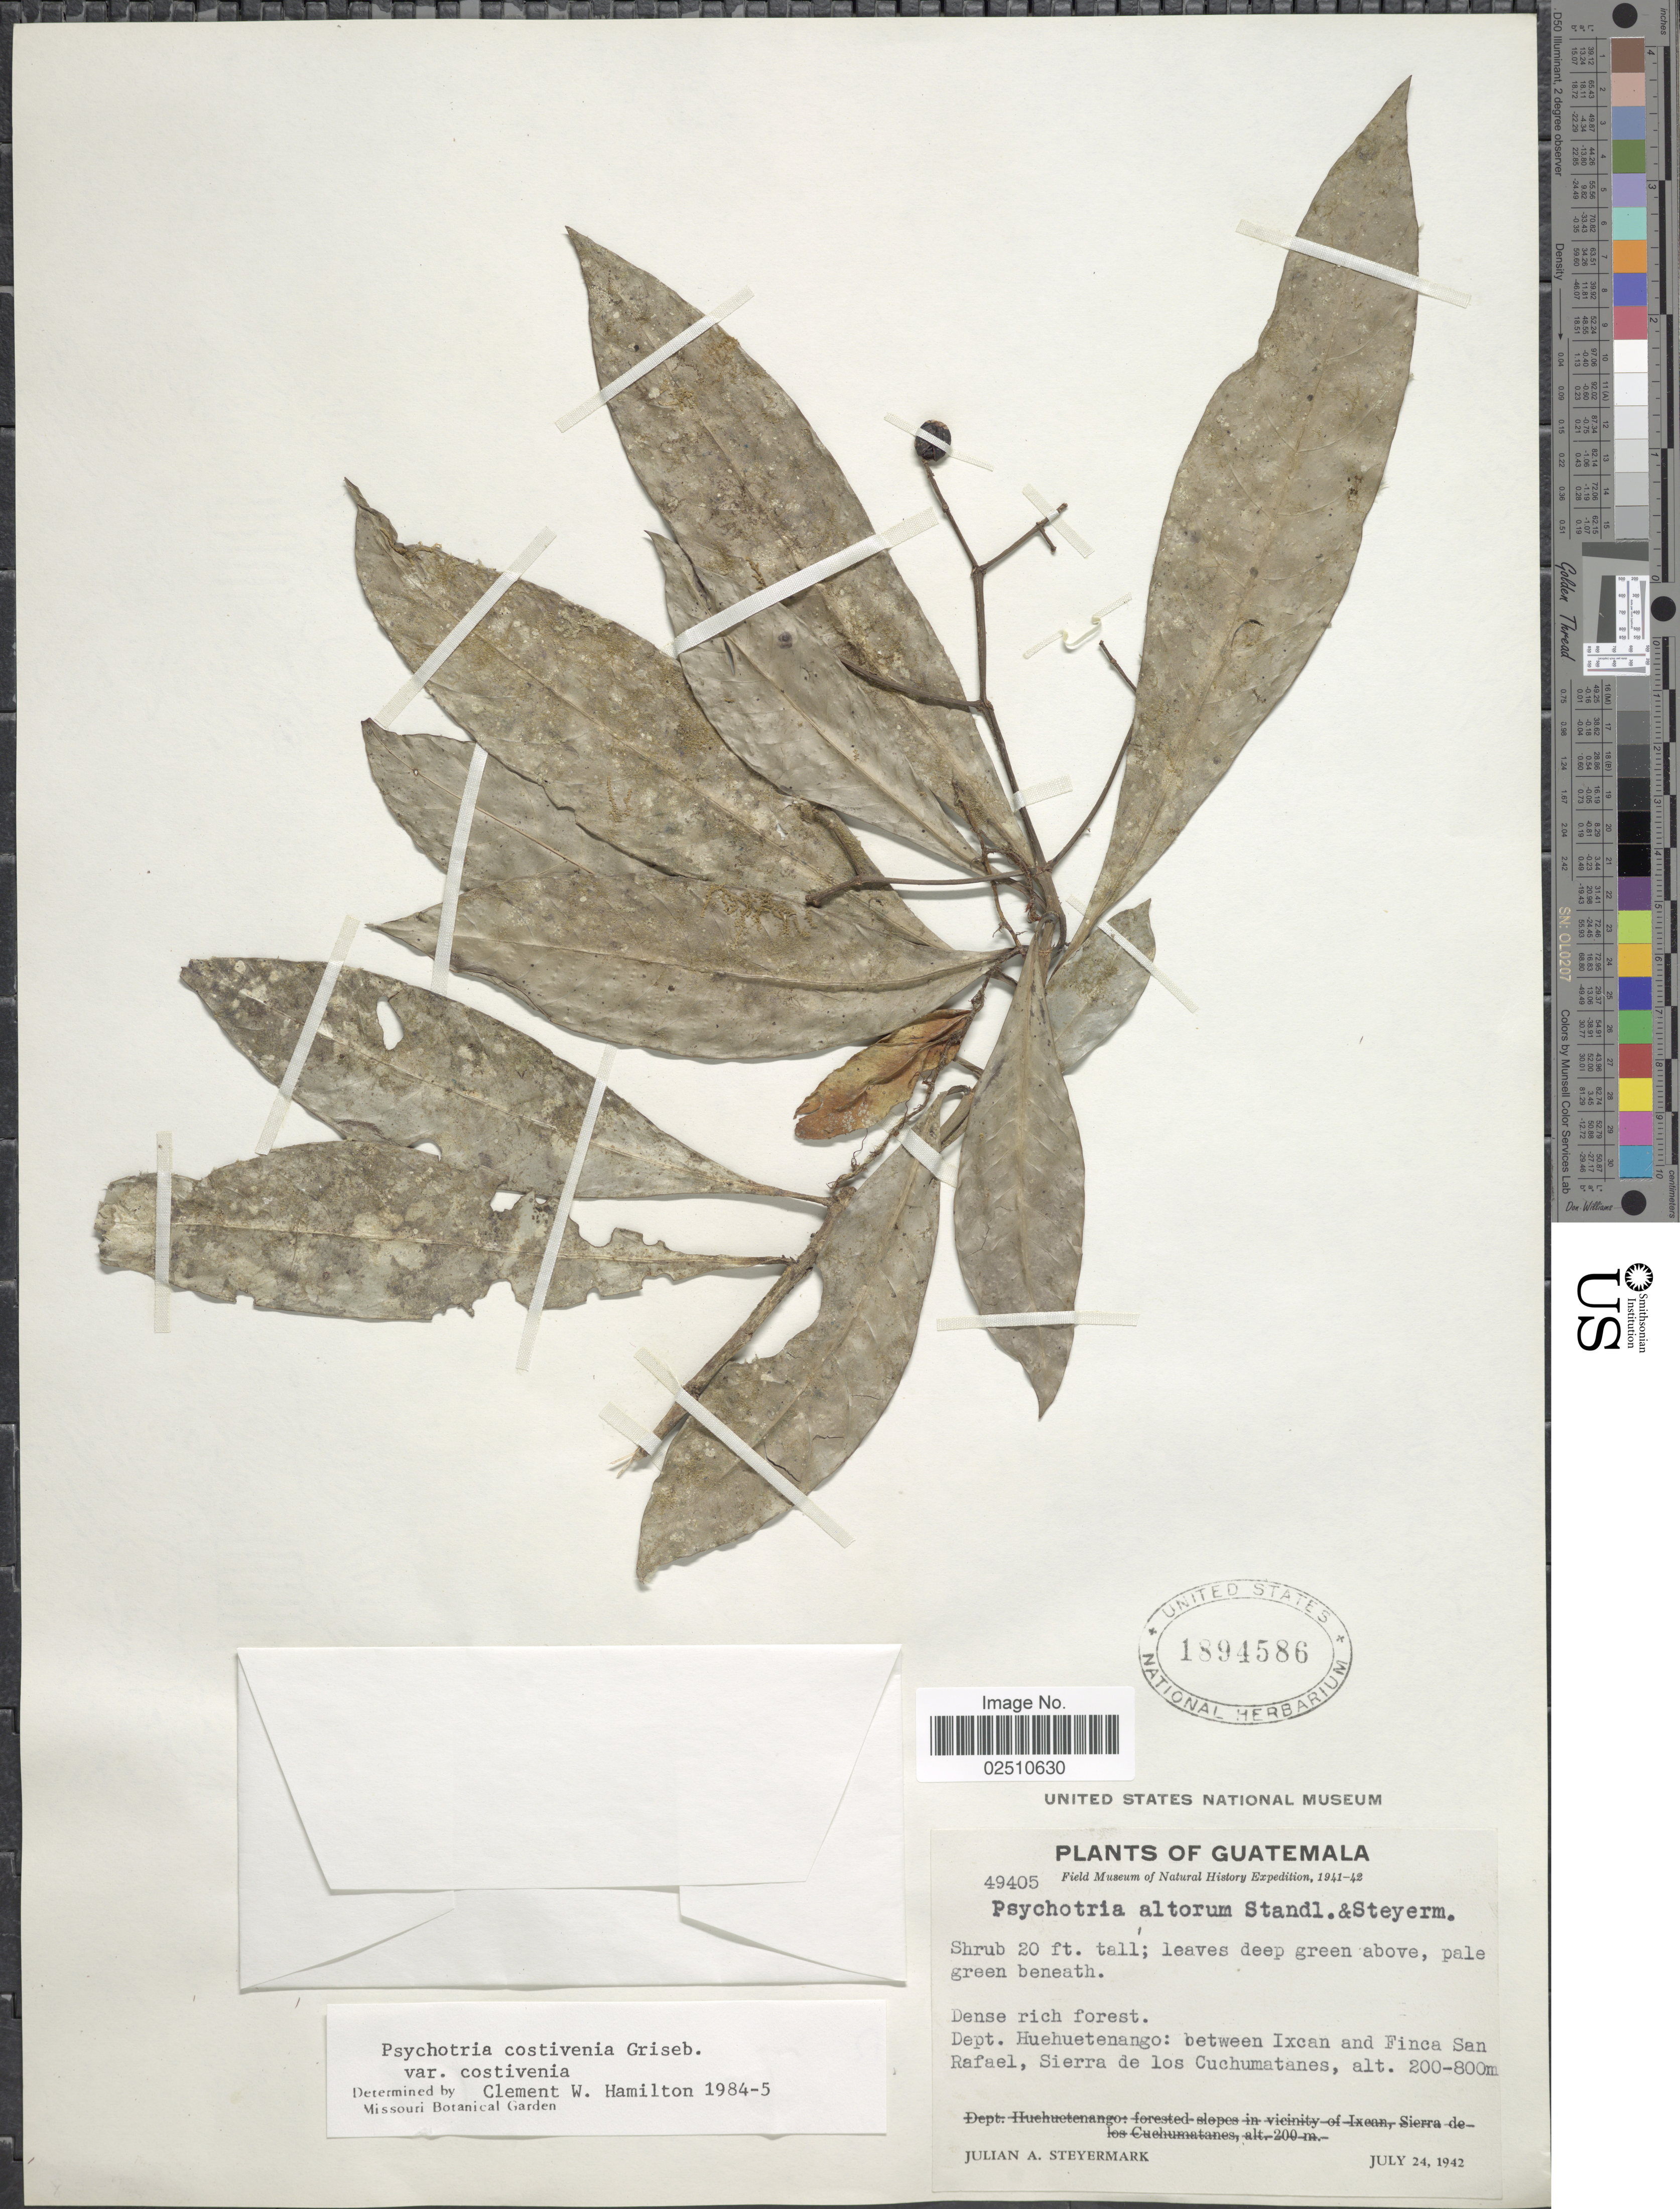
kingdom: Plantae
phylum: Tracheophyta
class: Magnoliopsida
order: Gentianales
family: Rubiaceae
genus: Psychotria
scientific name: Psychotria costivenia var. costivenia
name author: Griseb.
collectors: J. Steyermark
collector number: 49405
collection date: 1942-07-24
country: Guatemala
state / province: Huehuetenango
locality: Between Ixcan and Finca San Rafael, Sierra de los Cuchumatanes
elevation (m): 200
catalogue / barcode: US 1894586